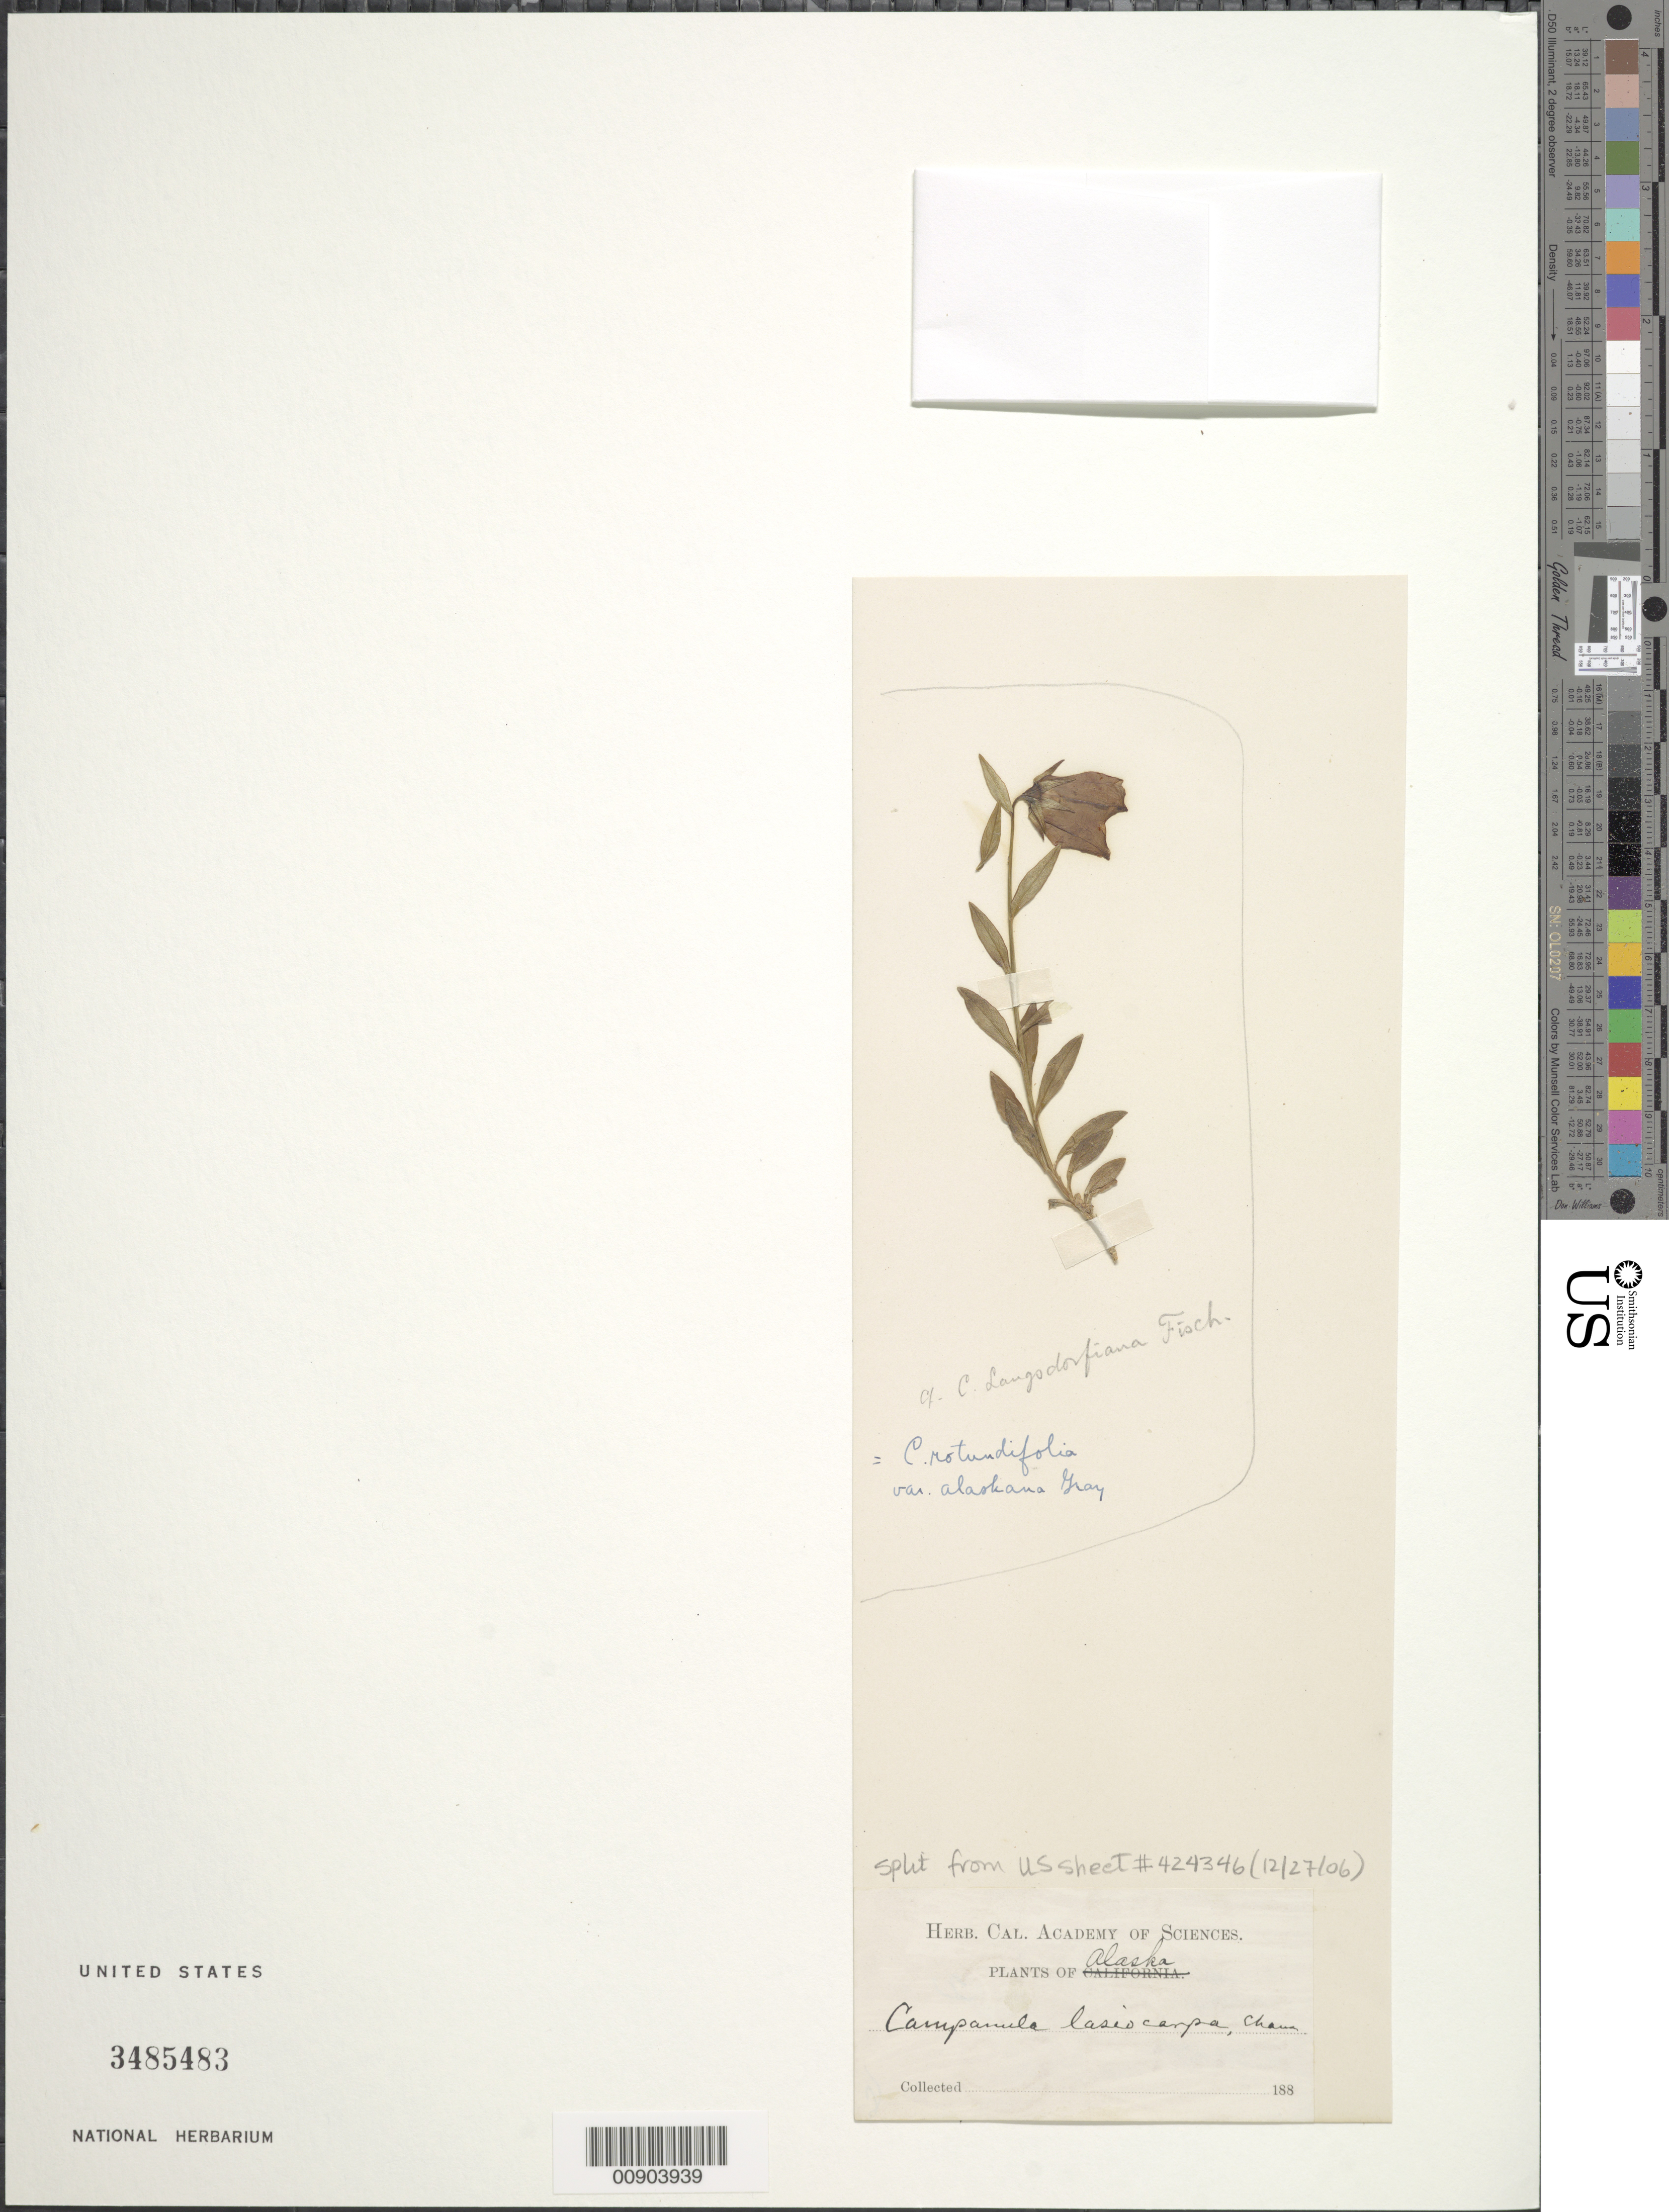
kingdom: Plantae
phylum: Tracheophyta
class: Magnoliopsida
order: Asterales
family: Campanulaceae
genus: Campanula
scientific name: Campanula lasiocarpa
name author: Cham.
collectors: ex herb. Cal. Academy of Sciences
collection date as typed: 188-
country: United States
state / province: Alaska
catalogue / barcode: US 3485483